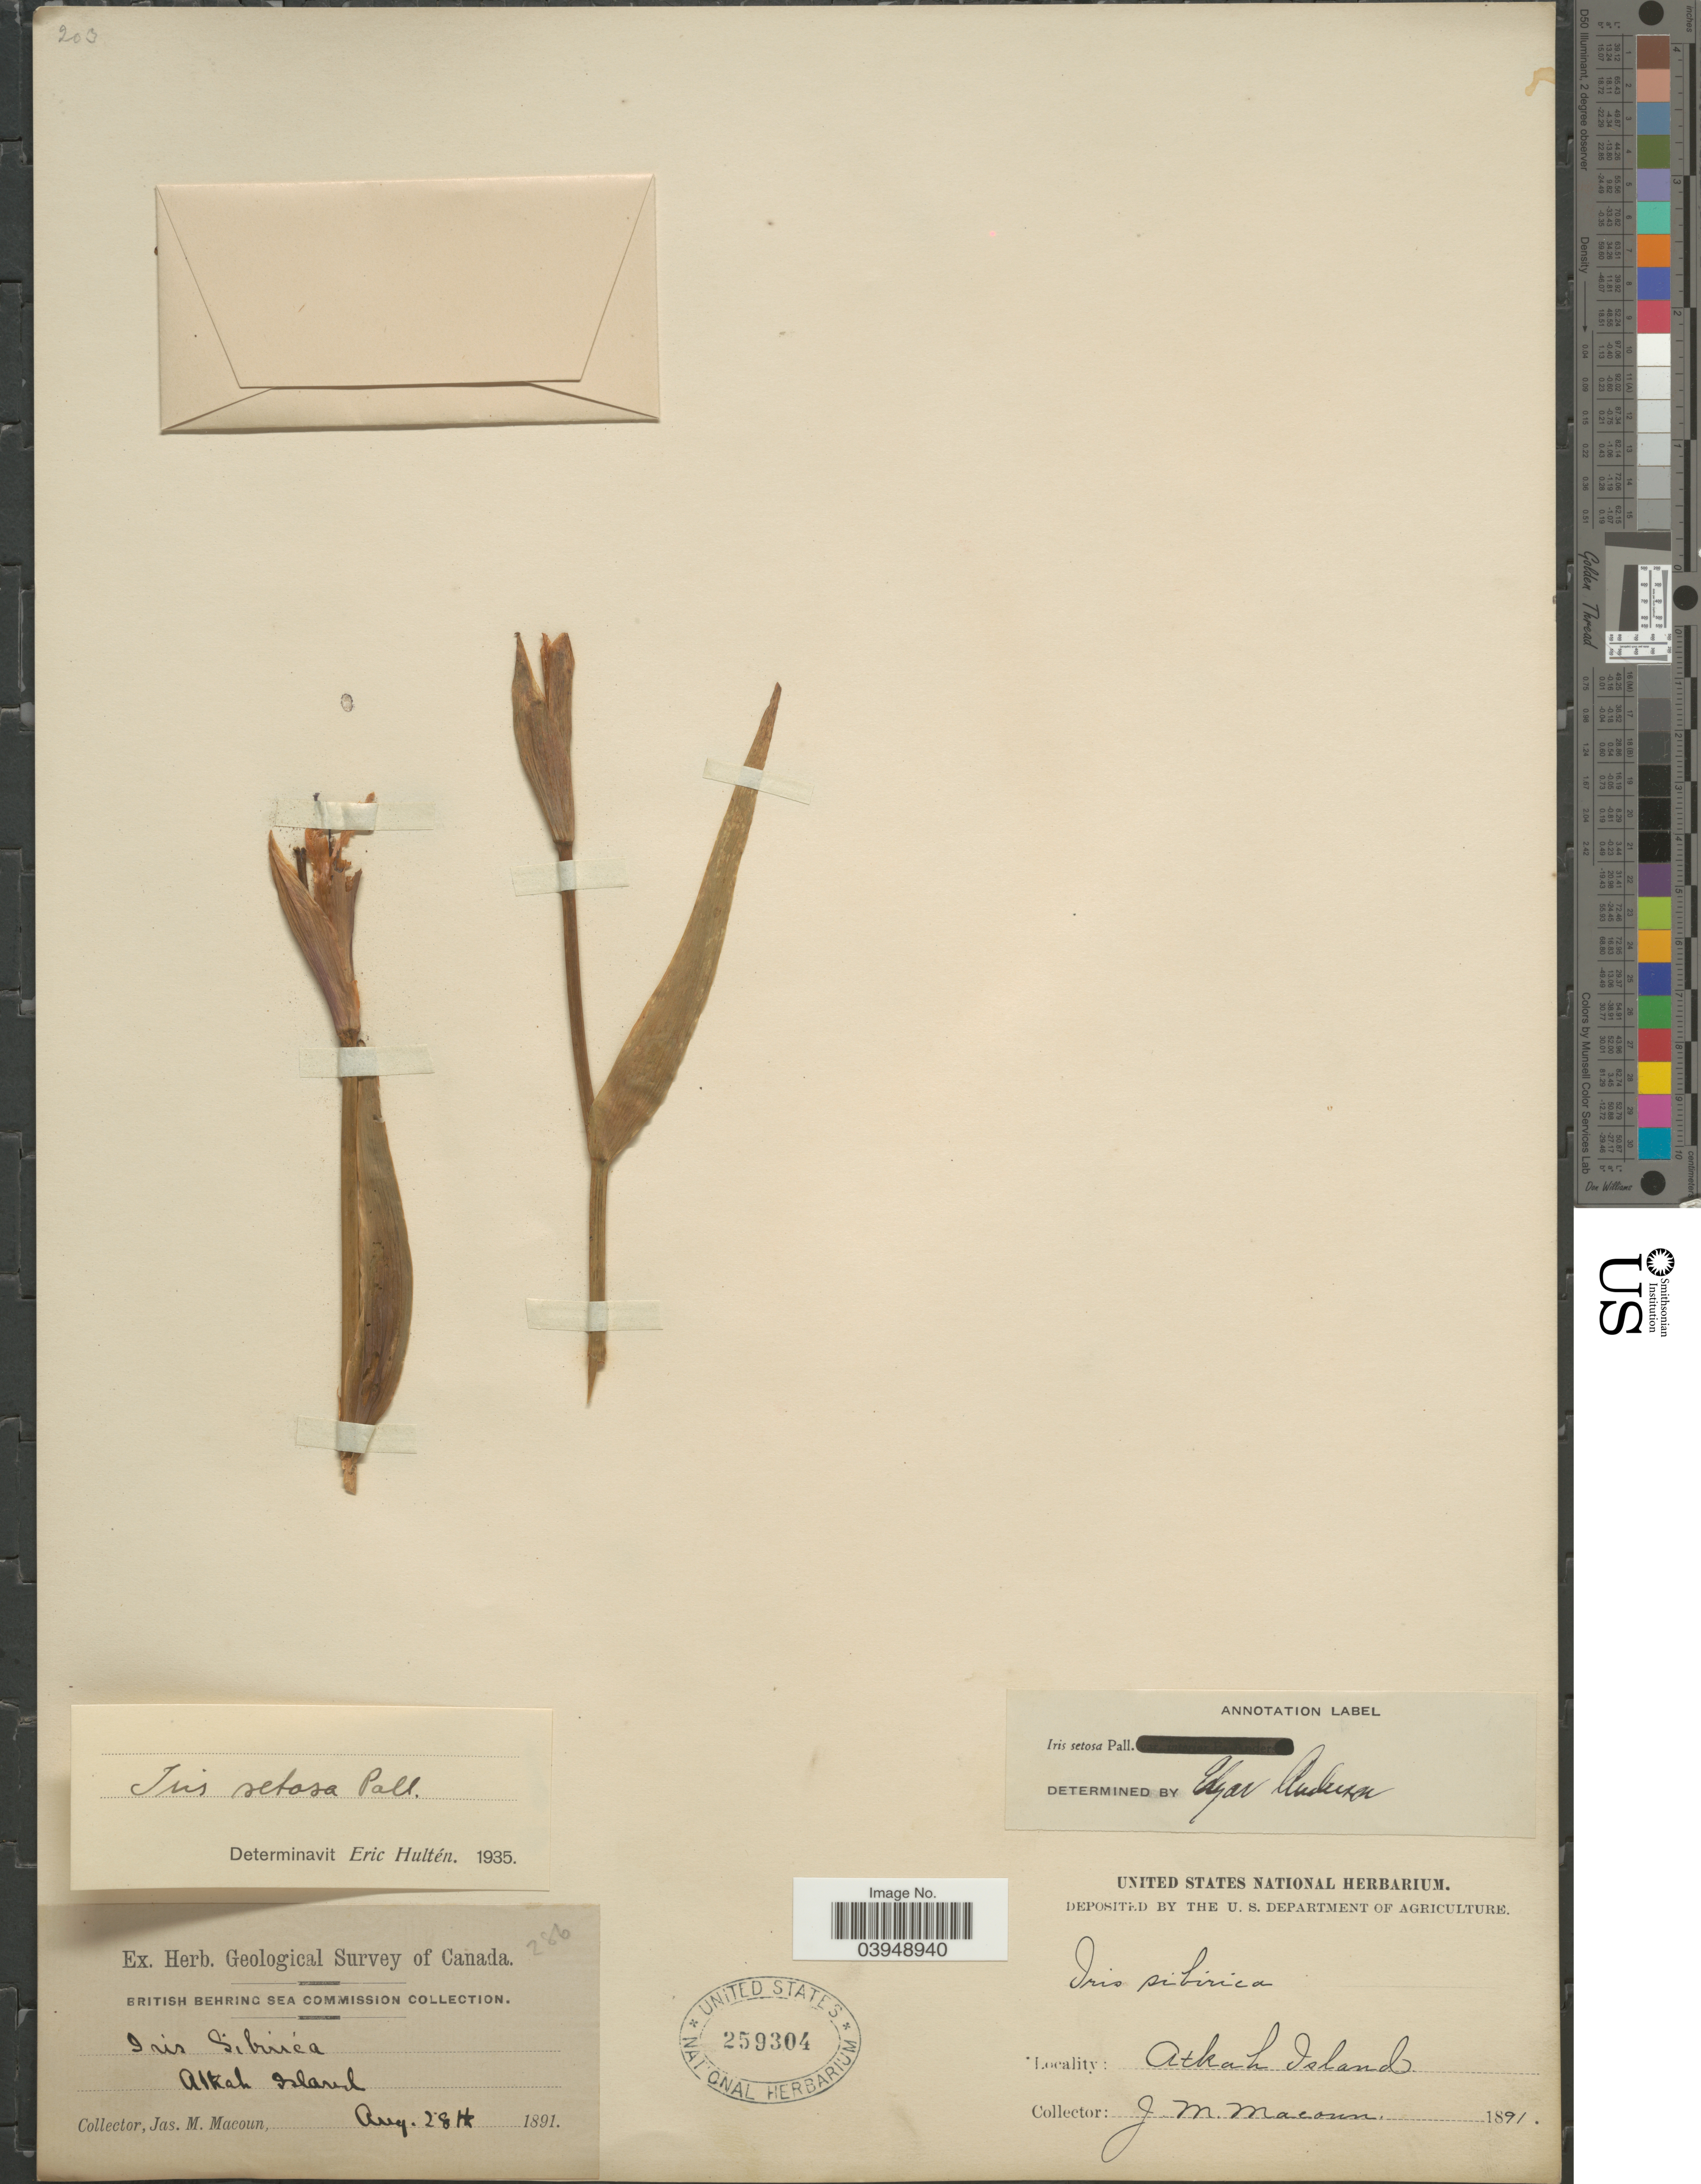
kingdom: Plantae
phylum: Tracheophyta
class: Liliopsida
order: Asparagales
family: Iridaceae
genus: Iris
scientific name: Iris setosa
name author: Pall. ex Link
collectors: J. M. Macoun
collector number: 286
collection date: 1891-08-28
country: United States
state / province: Alaska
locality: Atka Island.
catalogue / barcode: US 259304